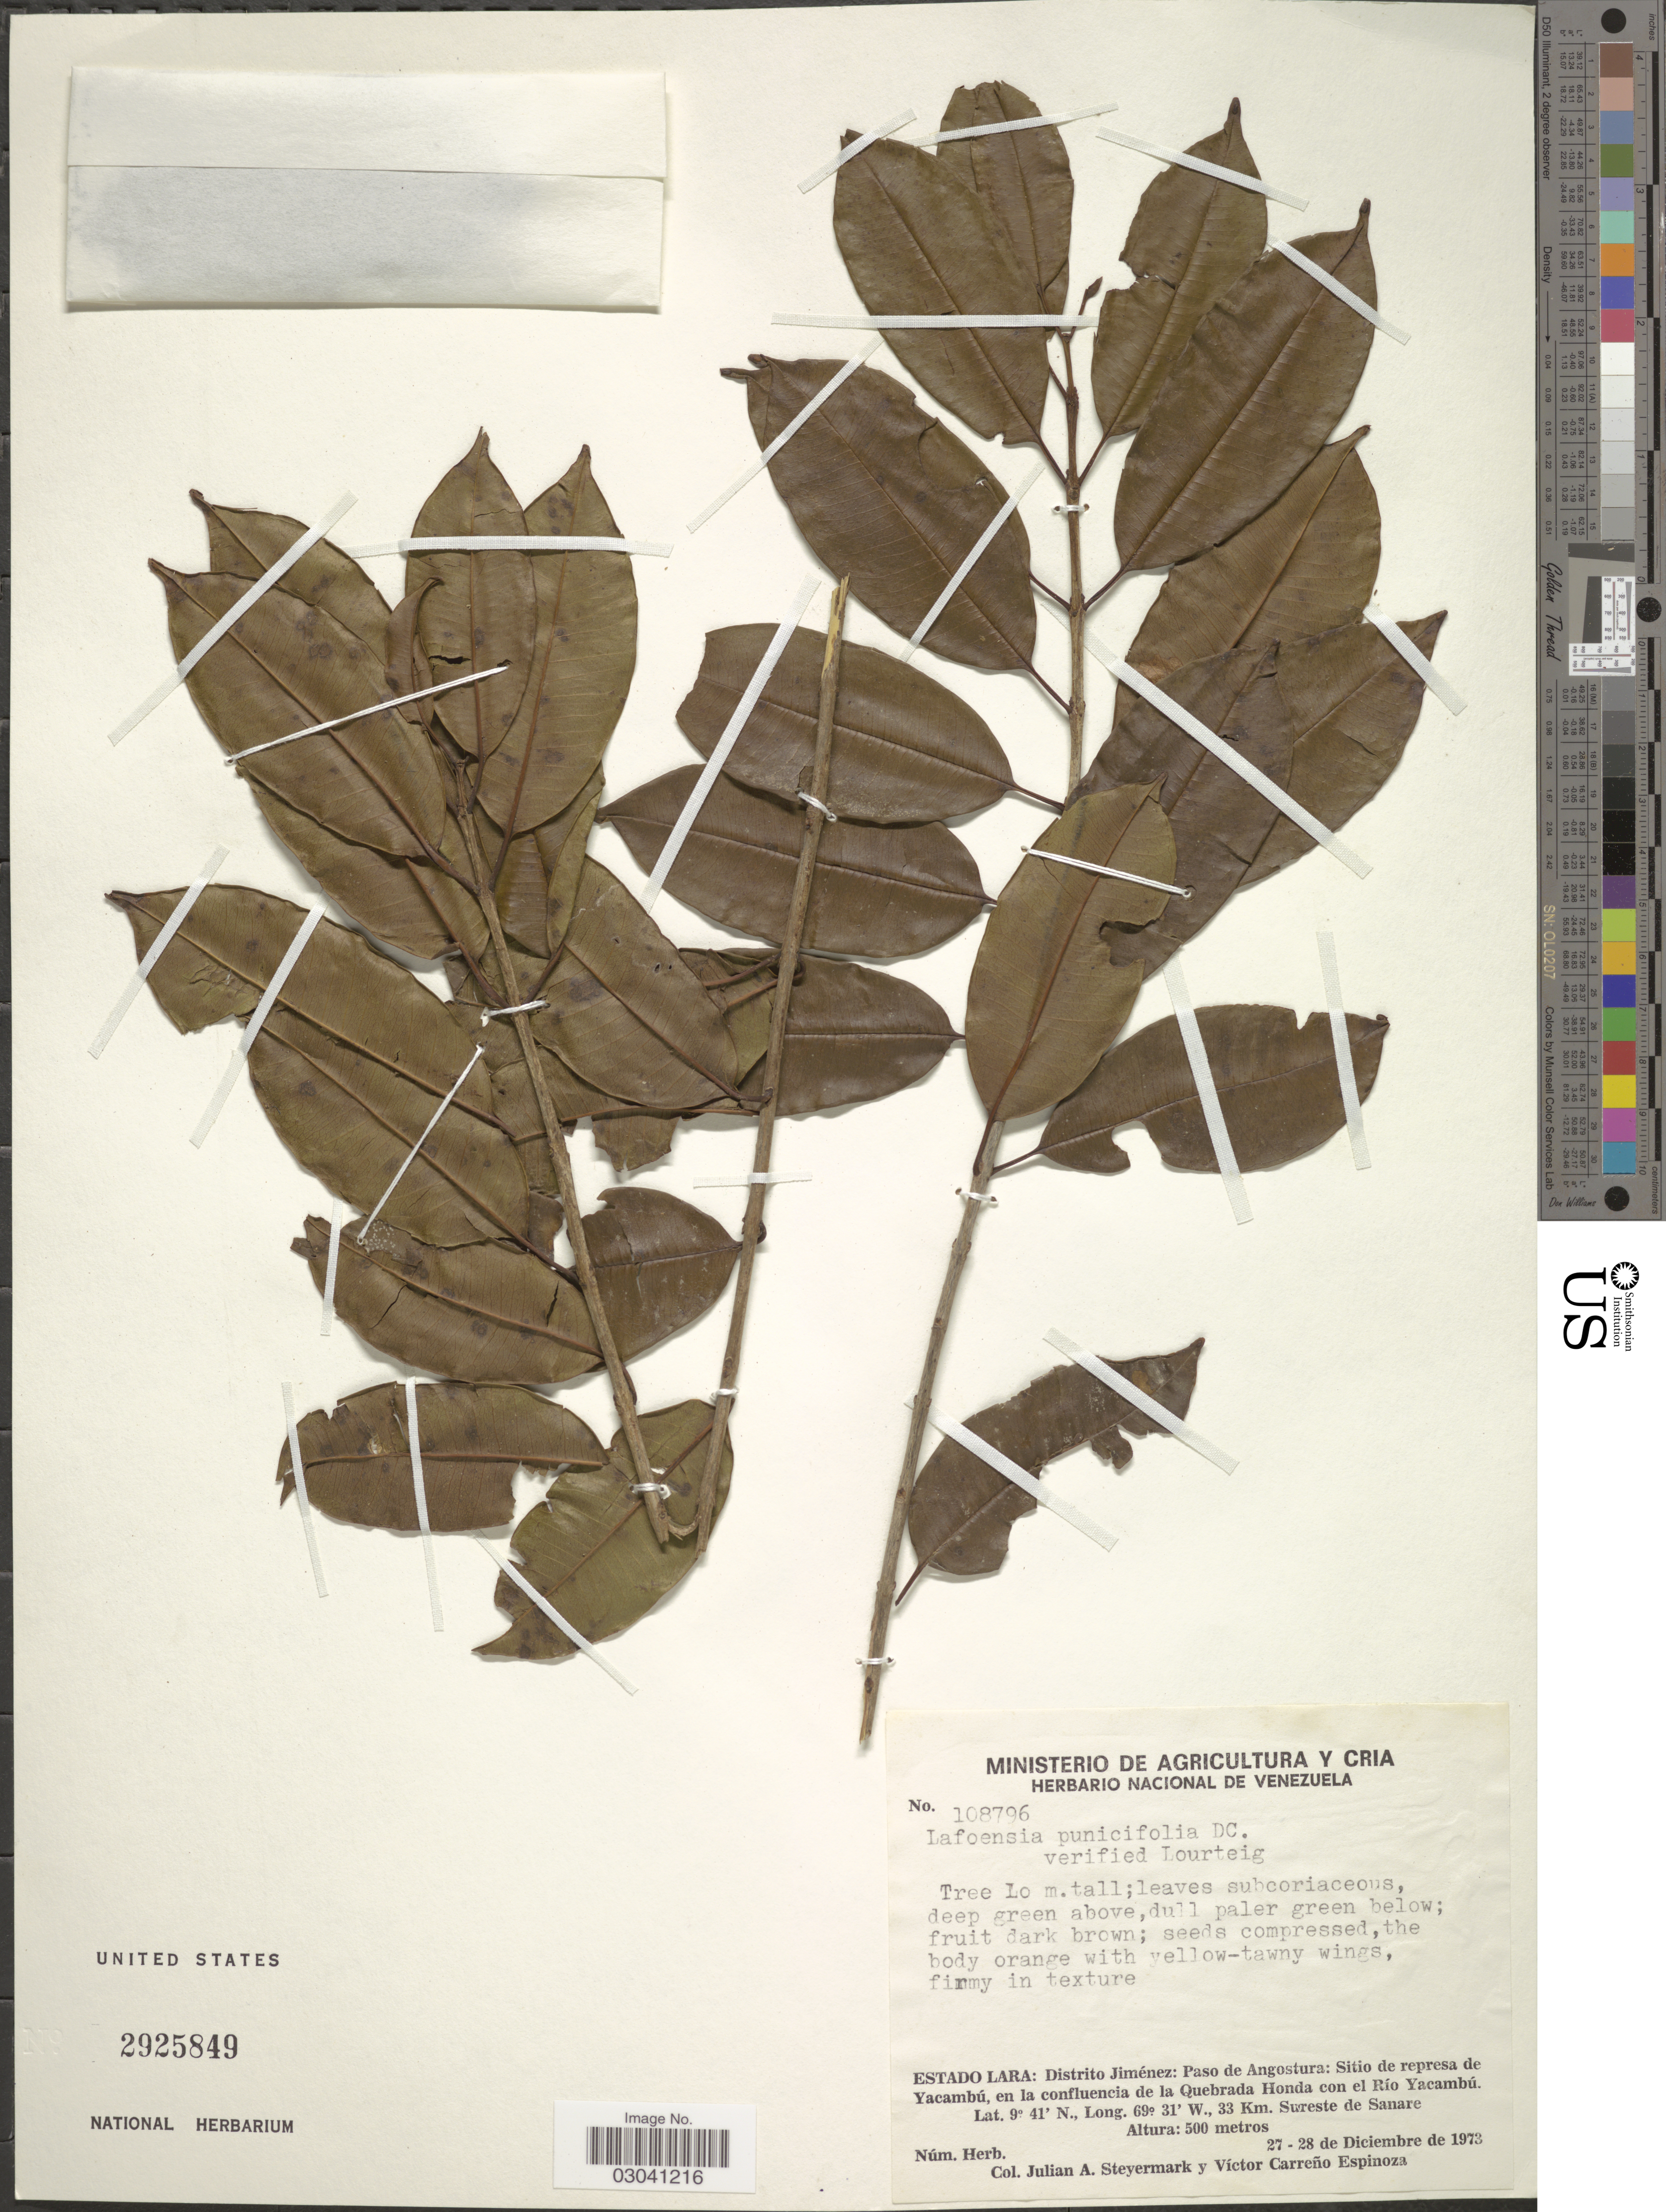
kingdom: Plantae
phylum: Tracheophyta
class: Magnoliopsida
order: Myrtales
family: Lythraceae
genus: Lafoensia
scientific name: Lafoensia punicifolia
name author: DC.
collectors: J. Steyermark & V. Carreño E.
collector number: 108796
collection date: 1973-12-27/1973-12-28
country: Venezuela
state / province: Lara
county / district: Jiménez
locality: Distrito Jiménez: Paso de Angostura: Sitio represa de Yacambú, en la confluencia de la Quebrada Honda con el Río Yacambú. 33 Km. Sureste de Sanare.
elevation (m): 500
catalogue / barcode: US 2925849